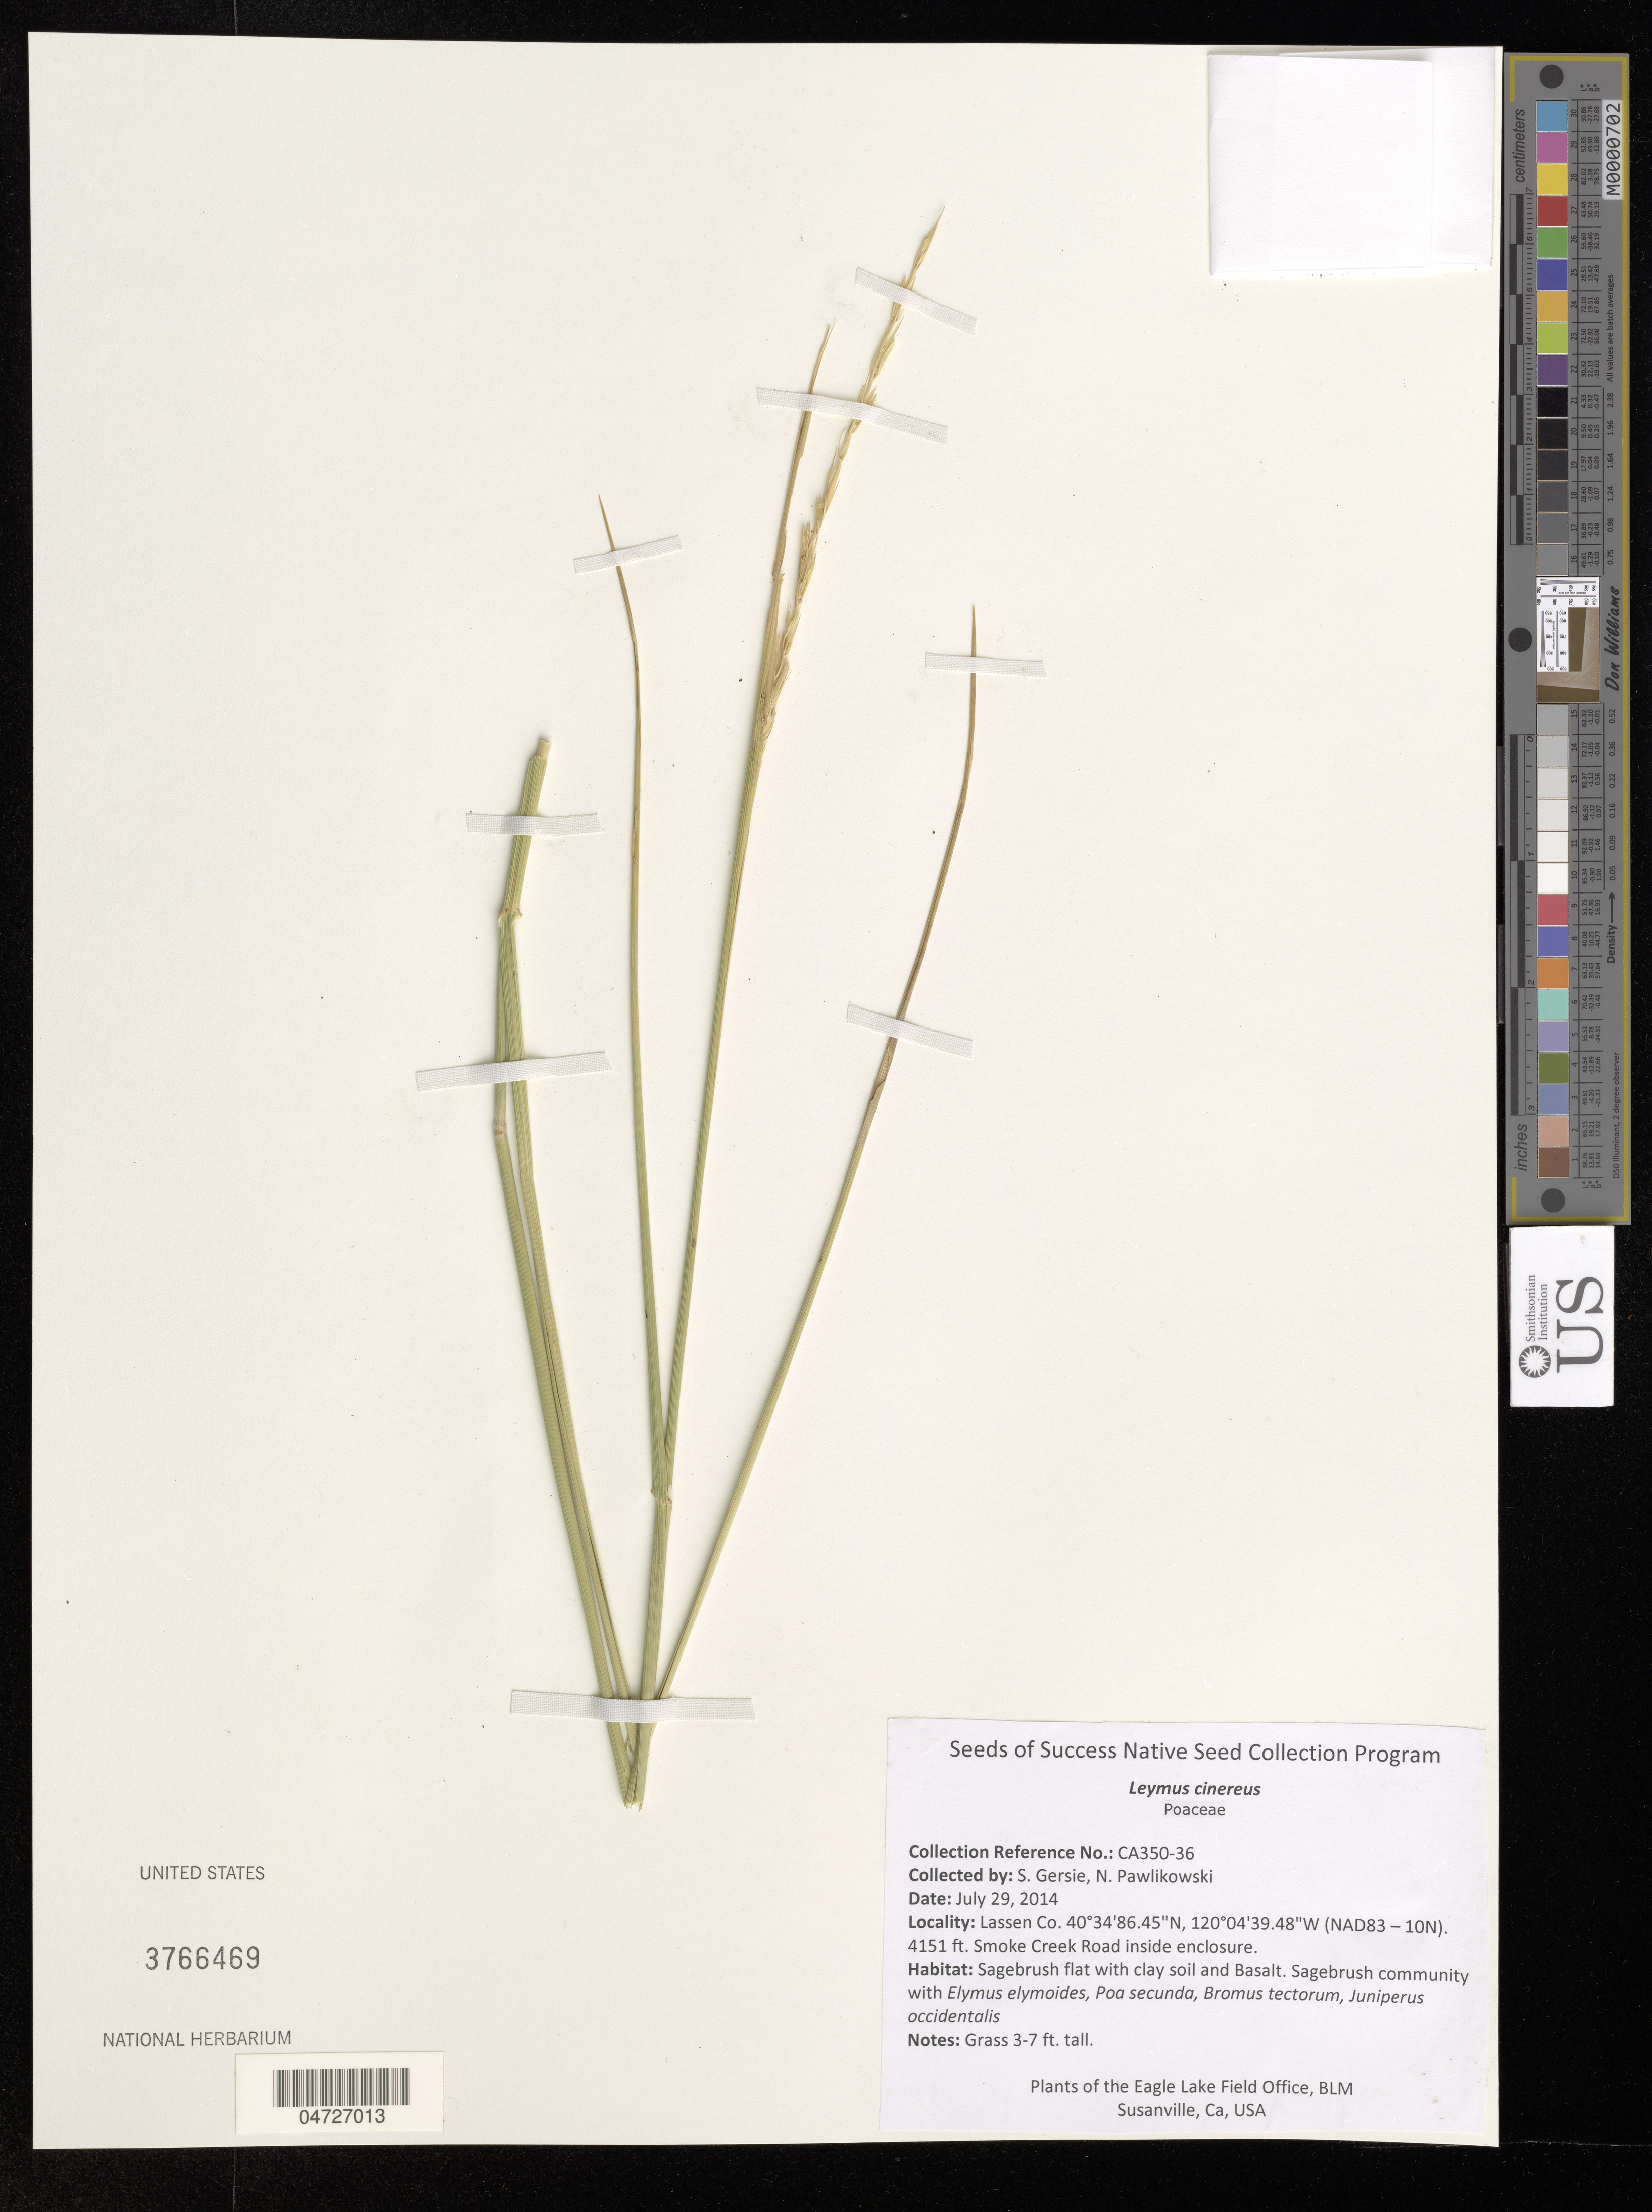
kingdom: Plantae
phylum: Tracheophyta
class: Liliopsida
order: Poales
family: Poaceae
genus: Leymus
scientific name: Leymus cinereus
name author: (Scribn. & Merr.) Á. Löve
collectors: S. Gersie & N. Pawlikowski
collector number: CA350-36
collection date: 2014-07-29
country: United States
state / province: California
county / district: Lassen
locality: Lassen Co. Smoke Creek Road inside enclosure. The Eagle Lake Field Office, BLM Susanville.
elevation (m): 1265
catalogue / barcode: US 3766469